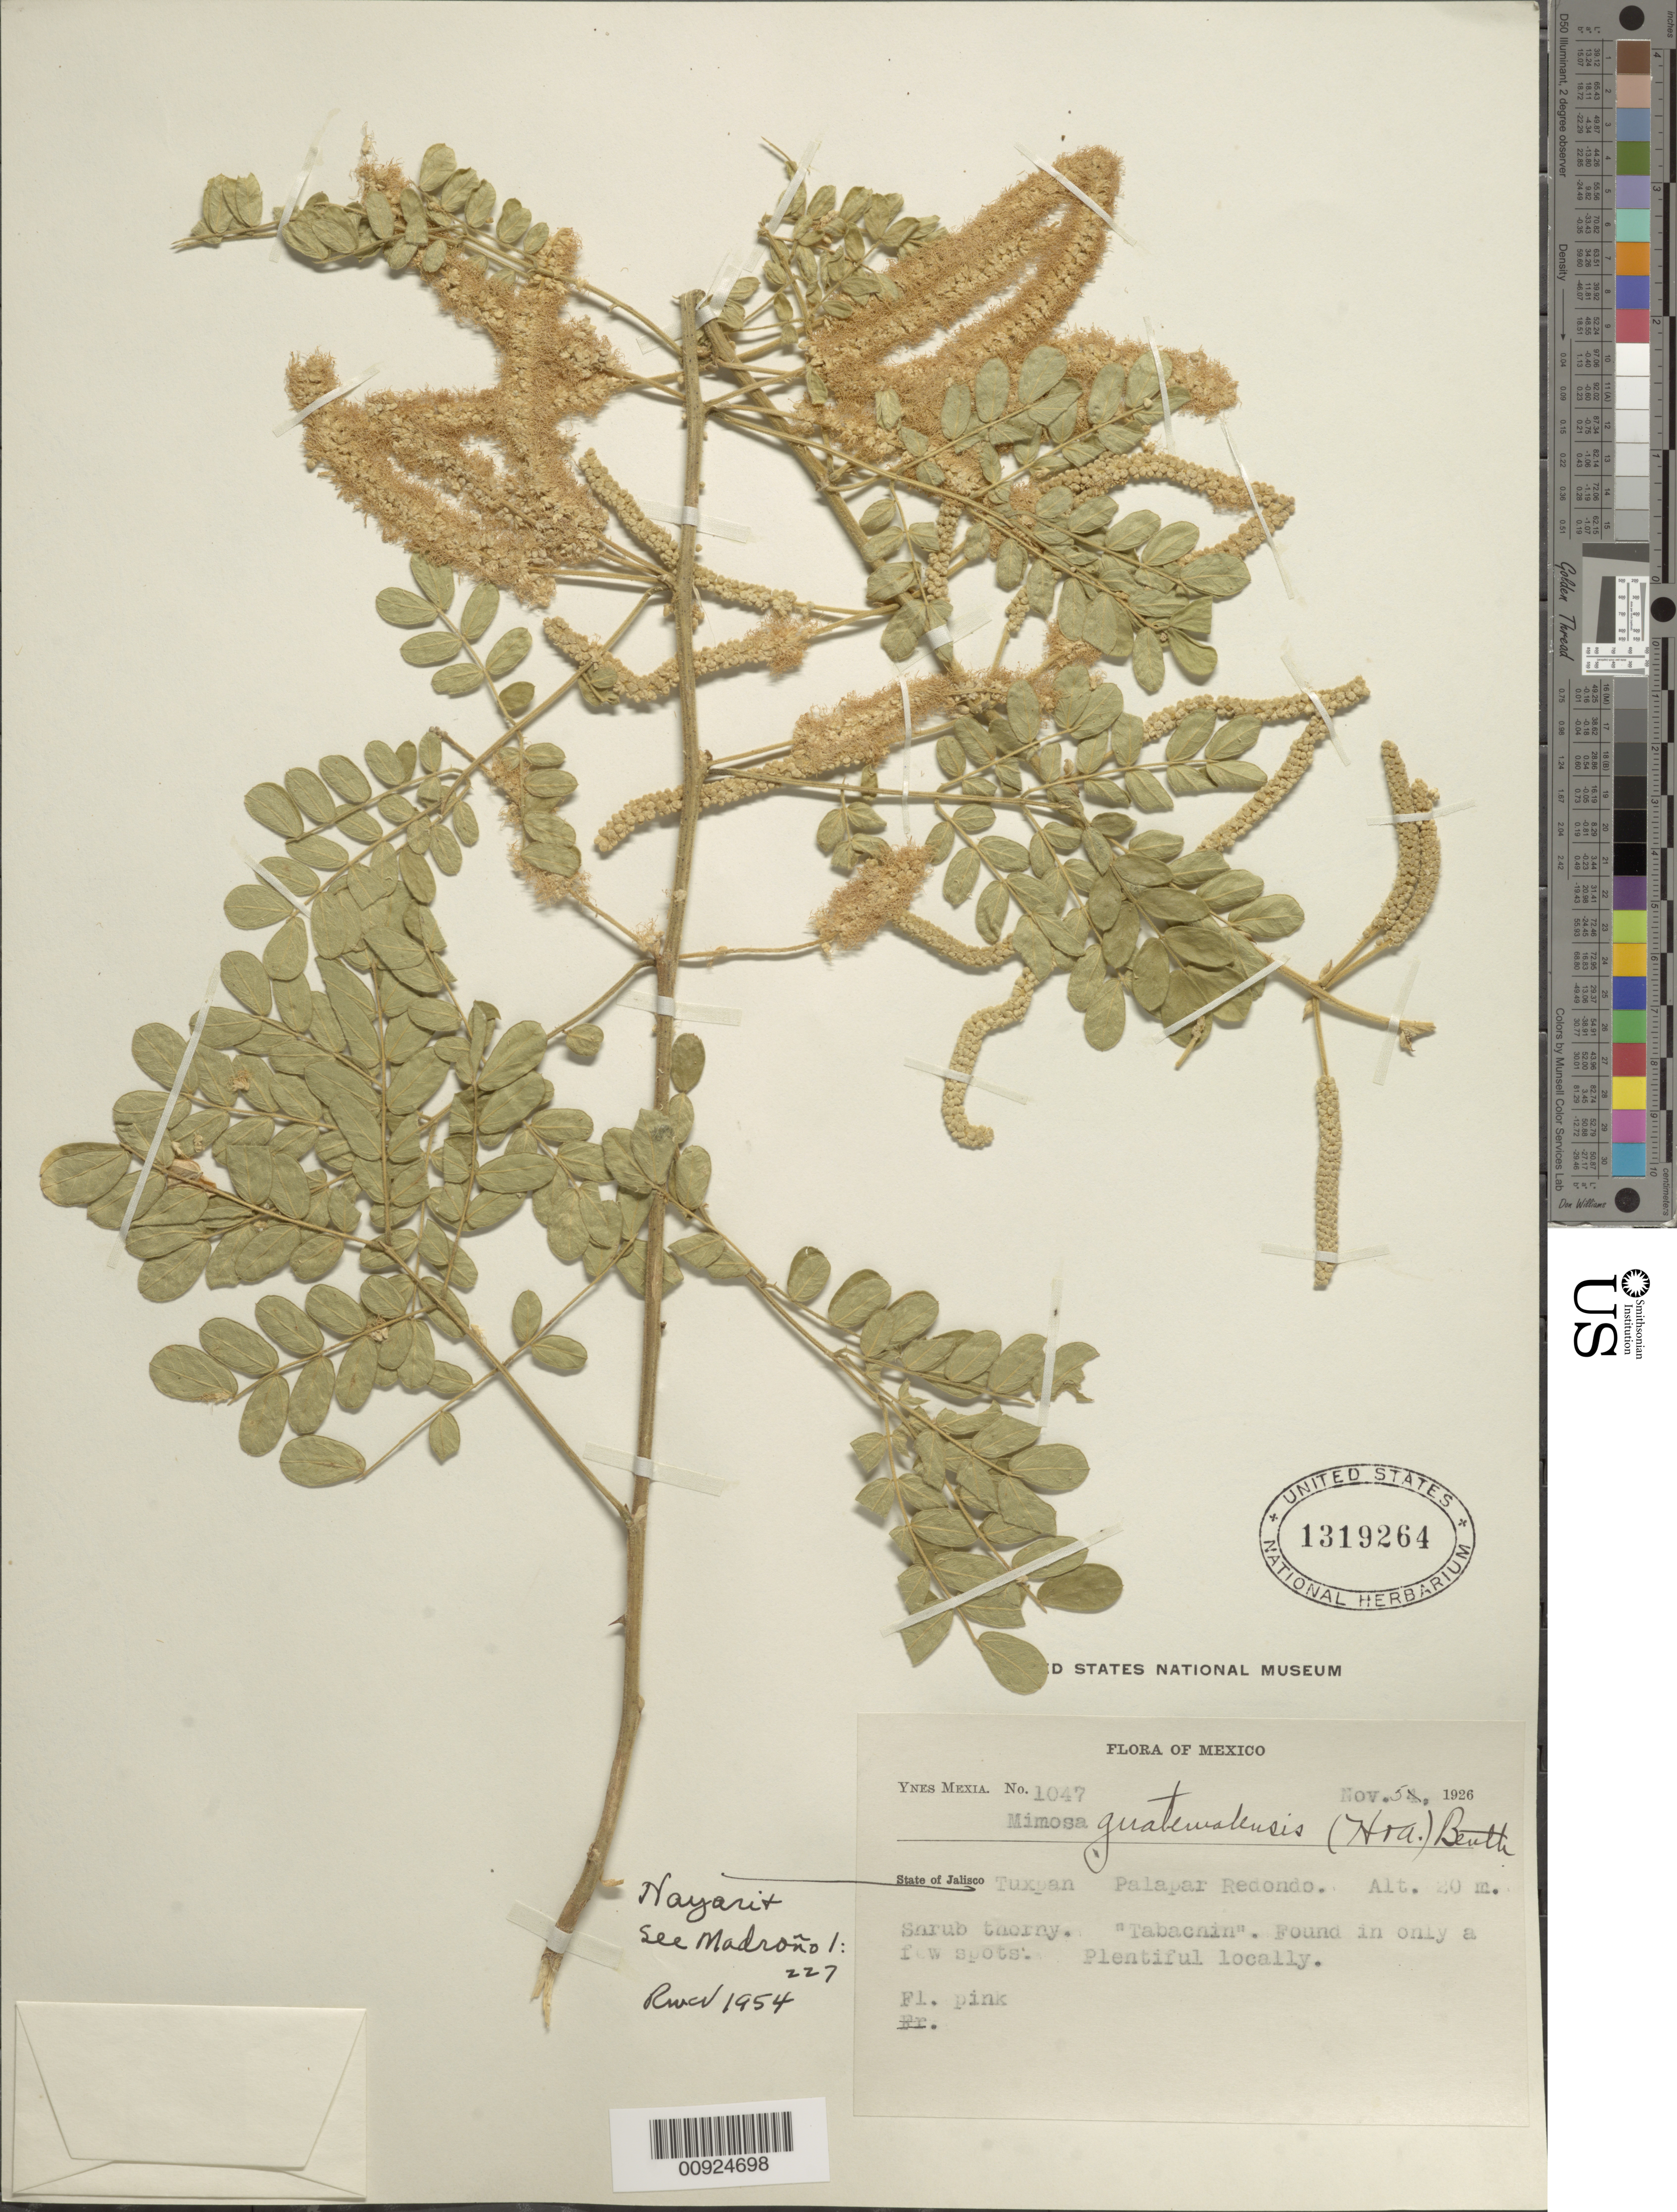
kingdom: Plantae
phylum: Tracheophyta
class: Magnoliopsida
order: Fabales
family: Fabaceae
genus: Mimosa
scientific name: Mimosa guatemalensis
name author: (Hook.) Benth.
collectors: Y. Mexia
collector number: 1047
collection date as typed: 05 Nov 1926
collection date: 1926-11-05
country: Mexico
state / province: Jalisco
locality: Tuxpan, Palapar Redondo.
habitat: Plentiful locally.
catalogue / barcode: US 1319264